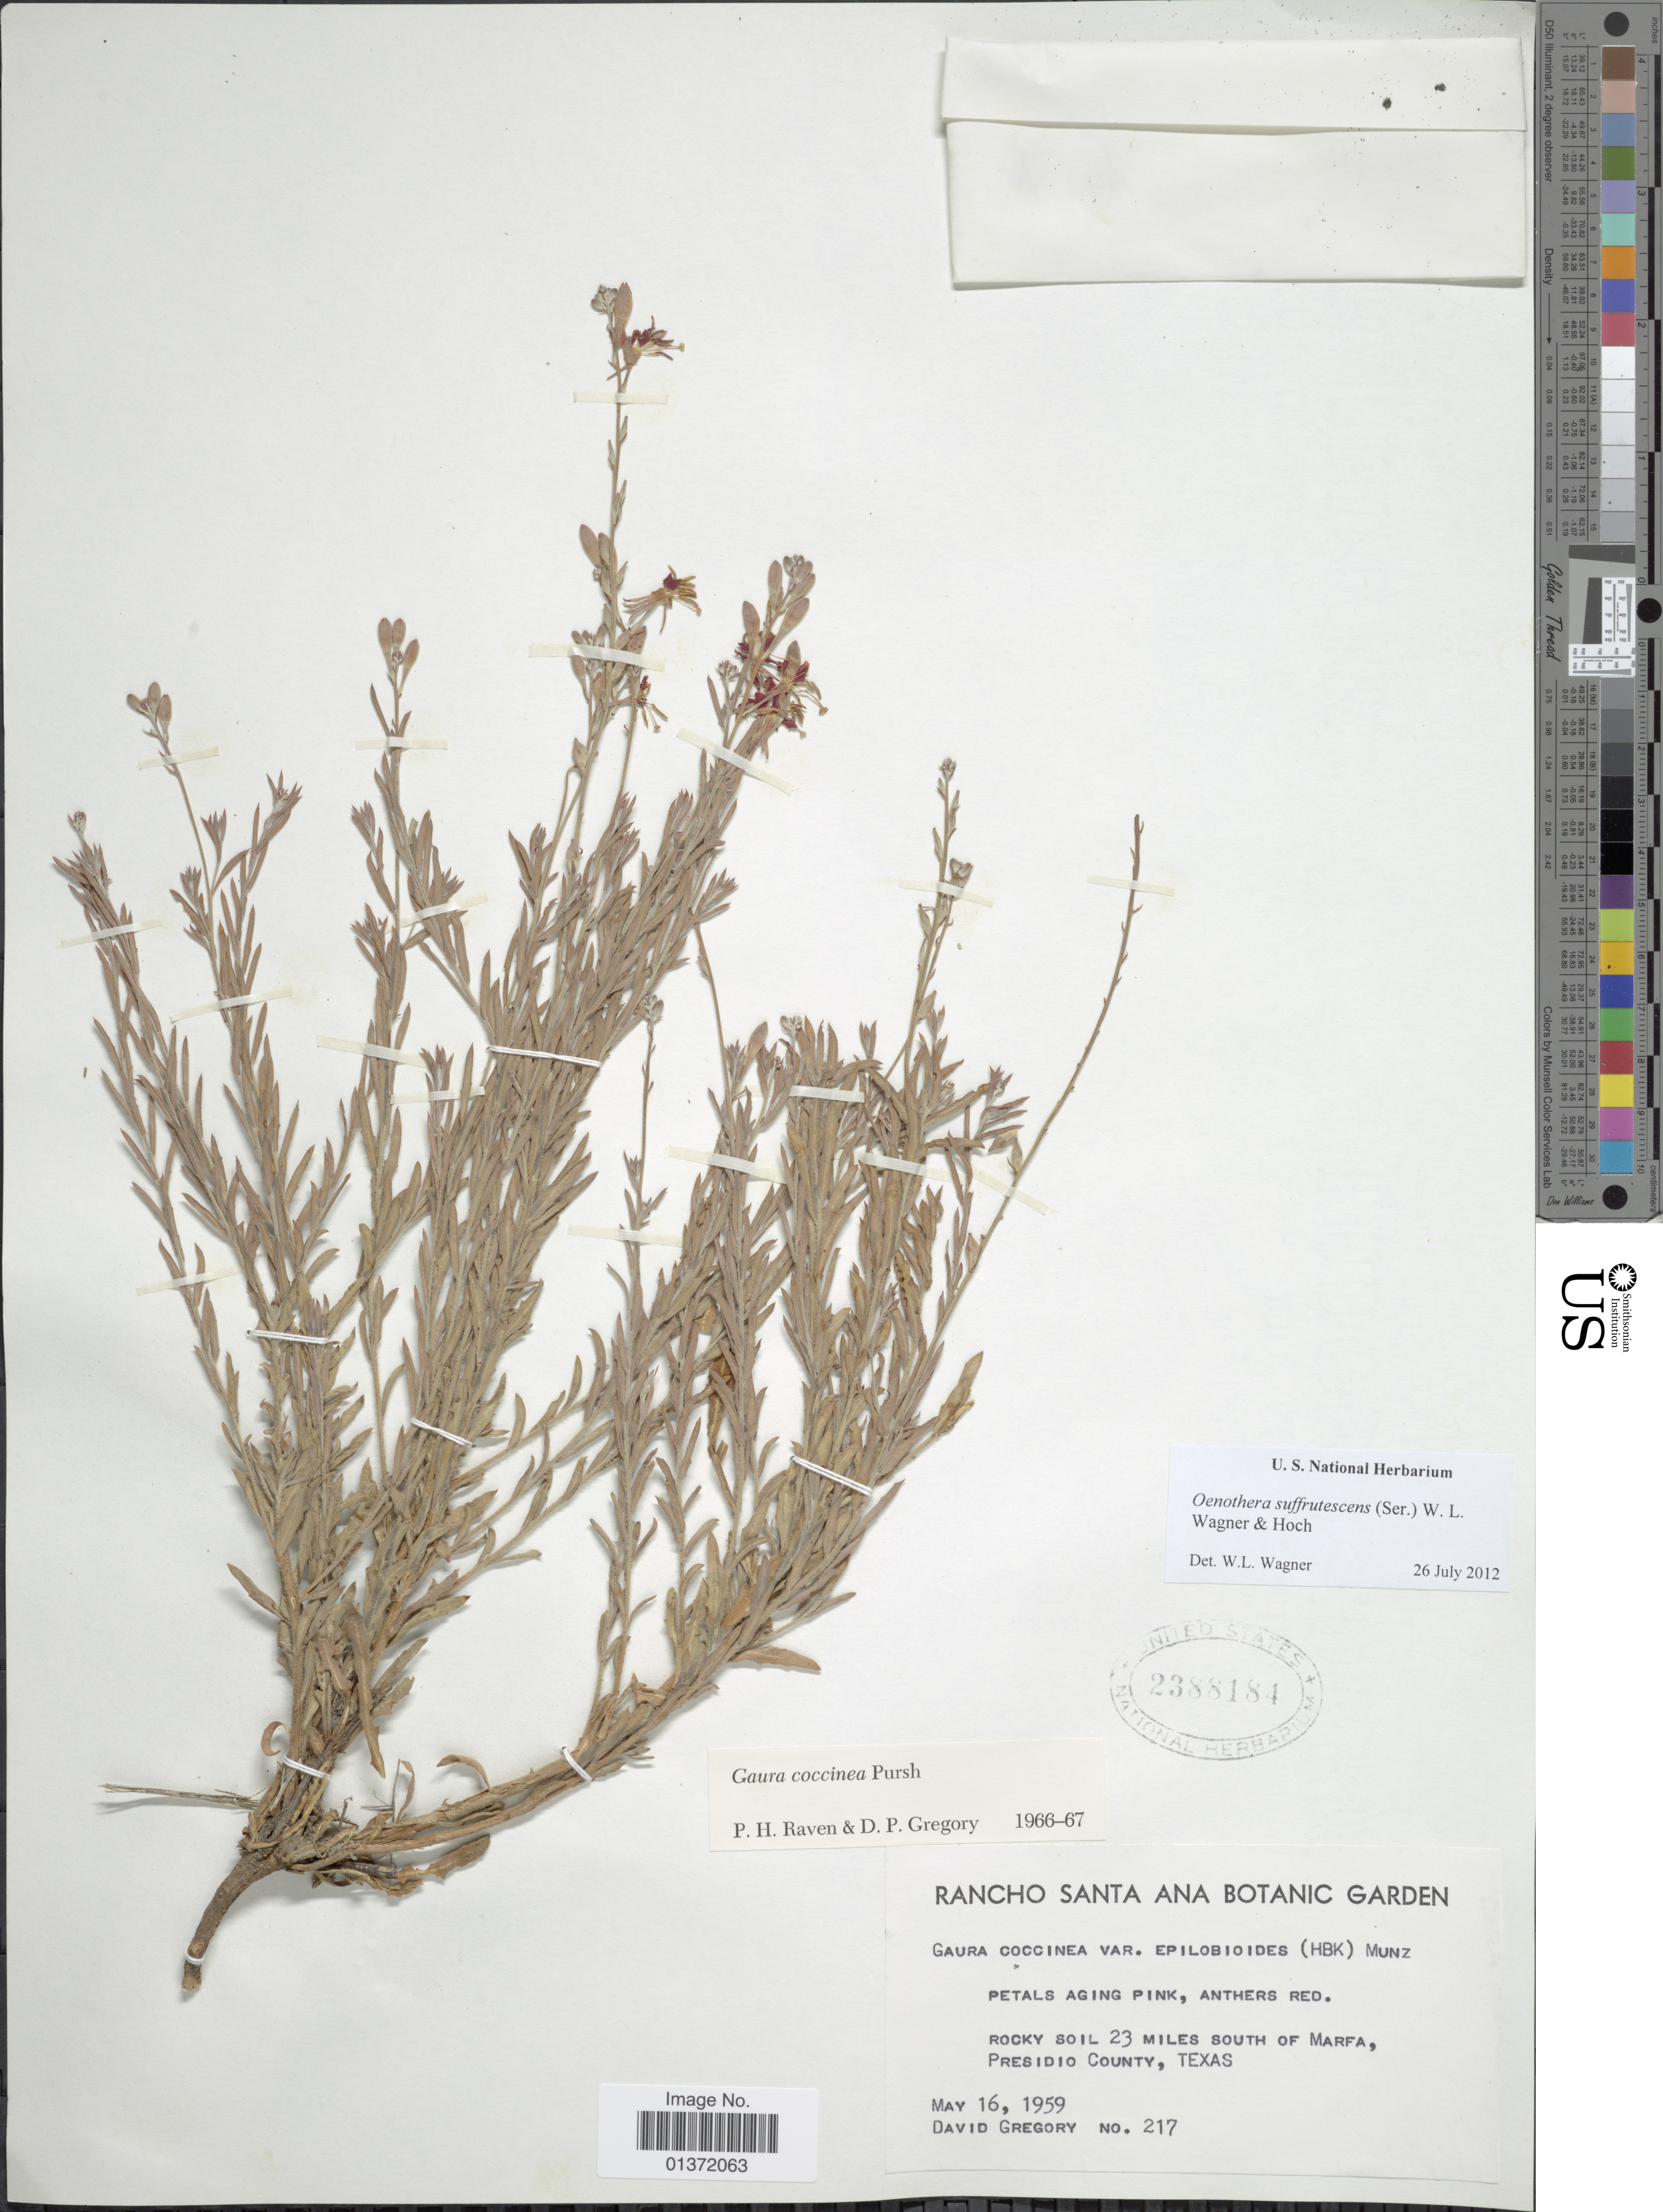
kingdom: Plantae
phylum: Tracheophyta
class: Magnoliopsida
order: Myrtales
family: Onagraceae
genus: Oenothera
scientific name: Oenothera suffrutescens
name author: (Ser.) W.L. Wagner & Hoch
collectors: D. Gregory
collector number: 217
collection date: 1959-05-16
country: United States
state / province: Texas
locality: Rocky soil 23 miles south of Marfa, Presidio County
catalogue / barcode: US 2388184